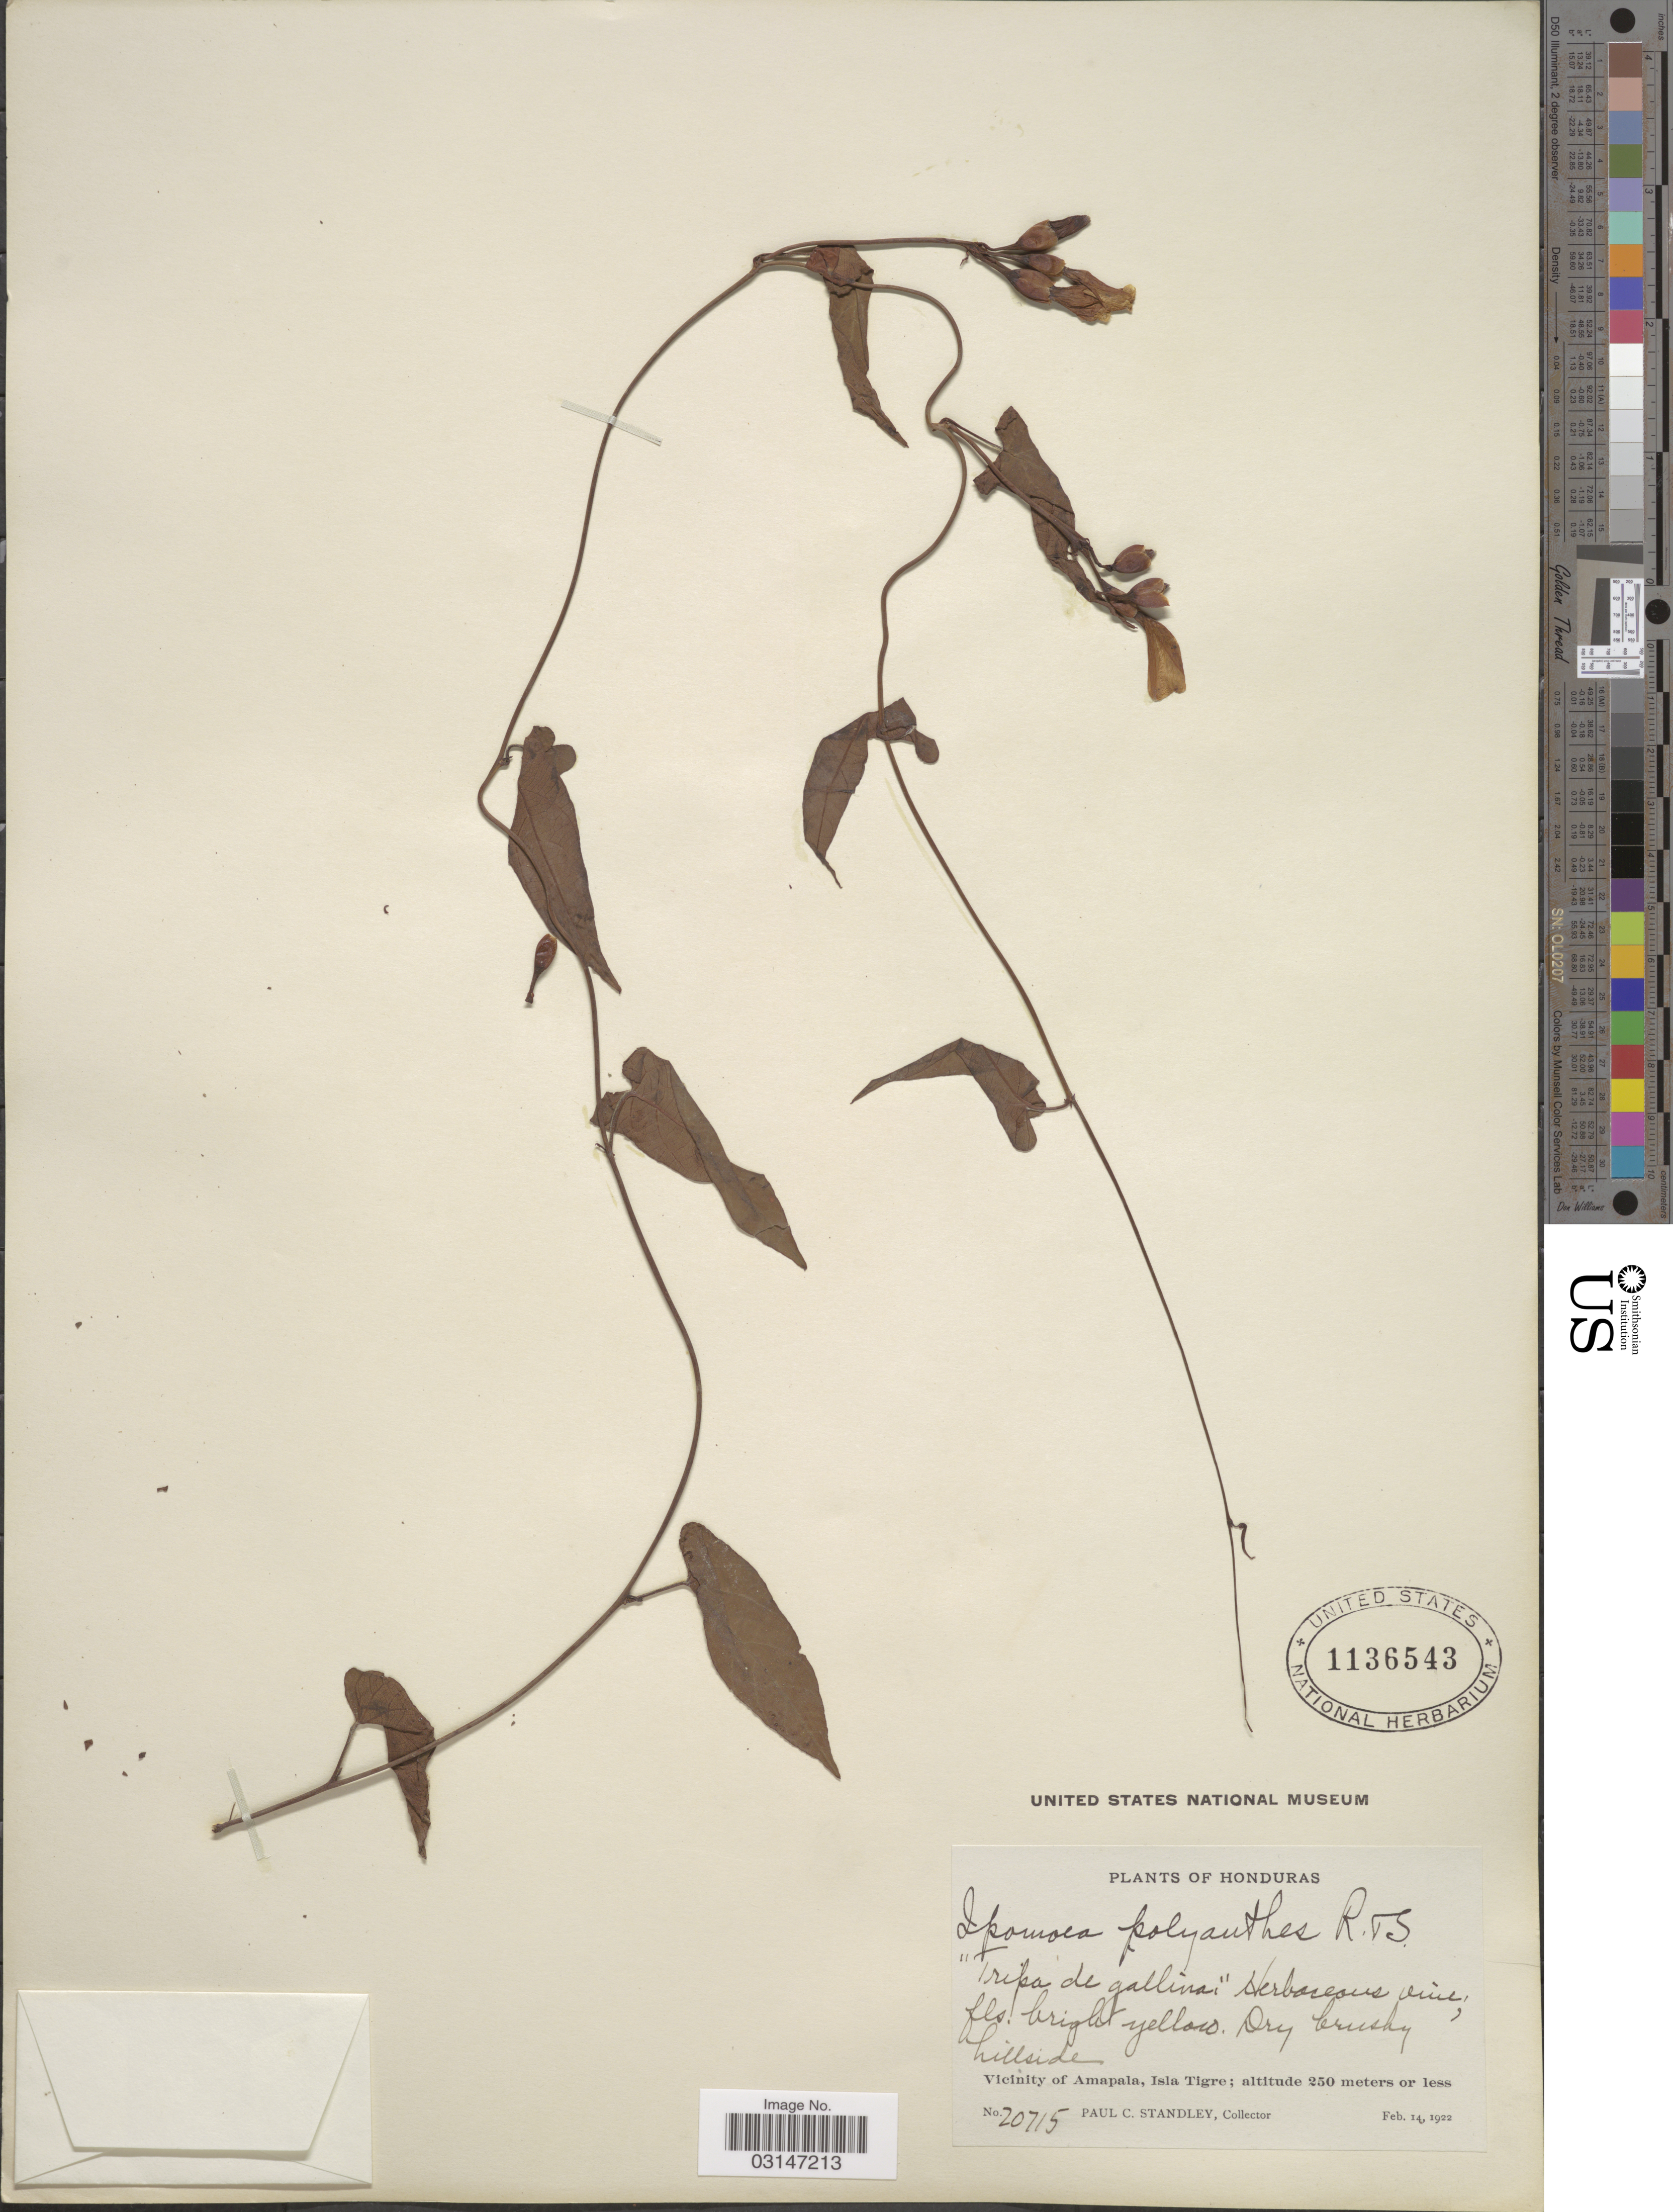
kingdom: Plantae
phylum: Tracheophyta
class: Magnoliopsida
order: Solanales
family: Convolvulaceae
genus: Camonea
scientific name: Camonea umbellata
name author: (L.) A. R. Simões & Staples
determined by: Strong, Mark T., (BOT), Smithsonian Institution - National Museum of Natural History (UNITED STATES)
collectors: P. C. Standley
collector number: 20715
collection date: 1922-02-14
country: Honduras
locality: Vicinity of Amapala, Isla Tigre.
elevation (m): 250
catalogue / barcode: US 1136543